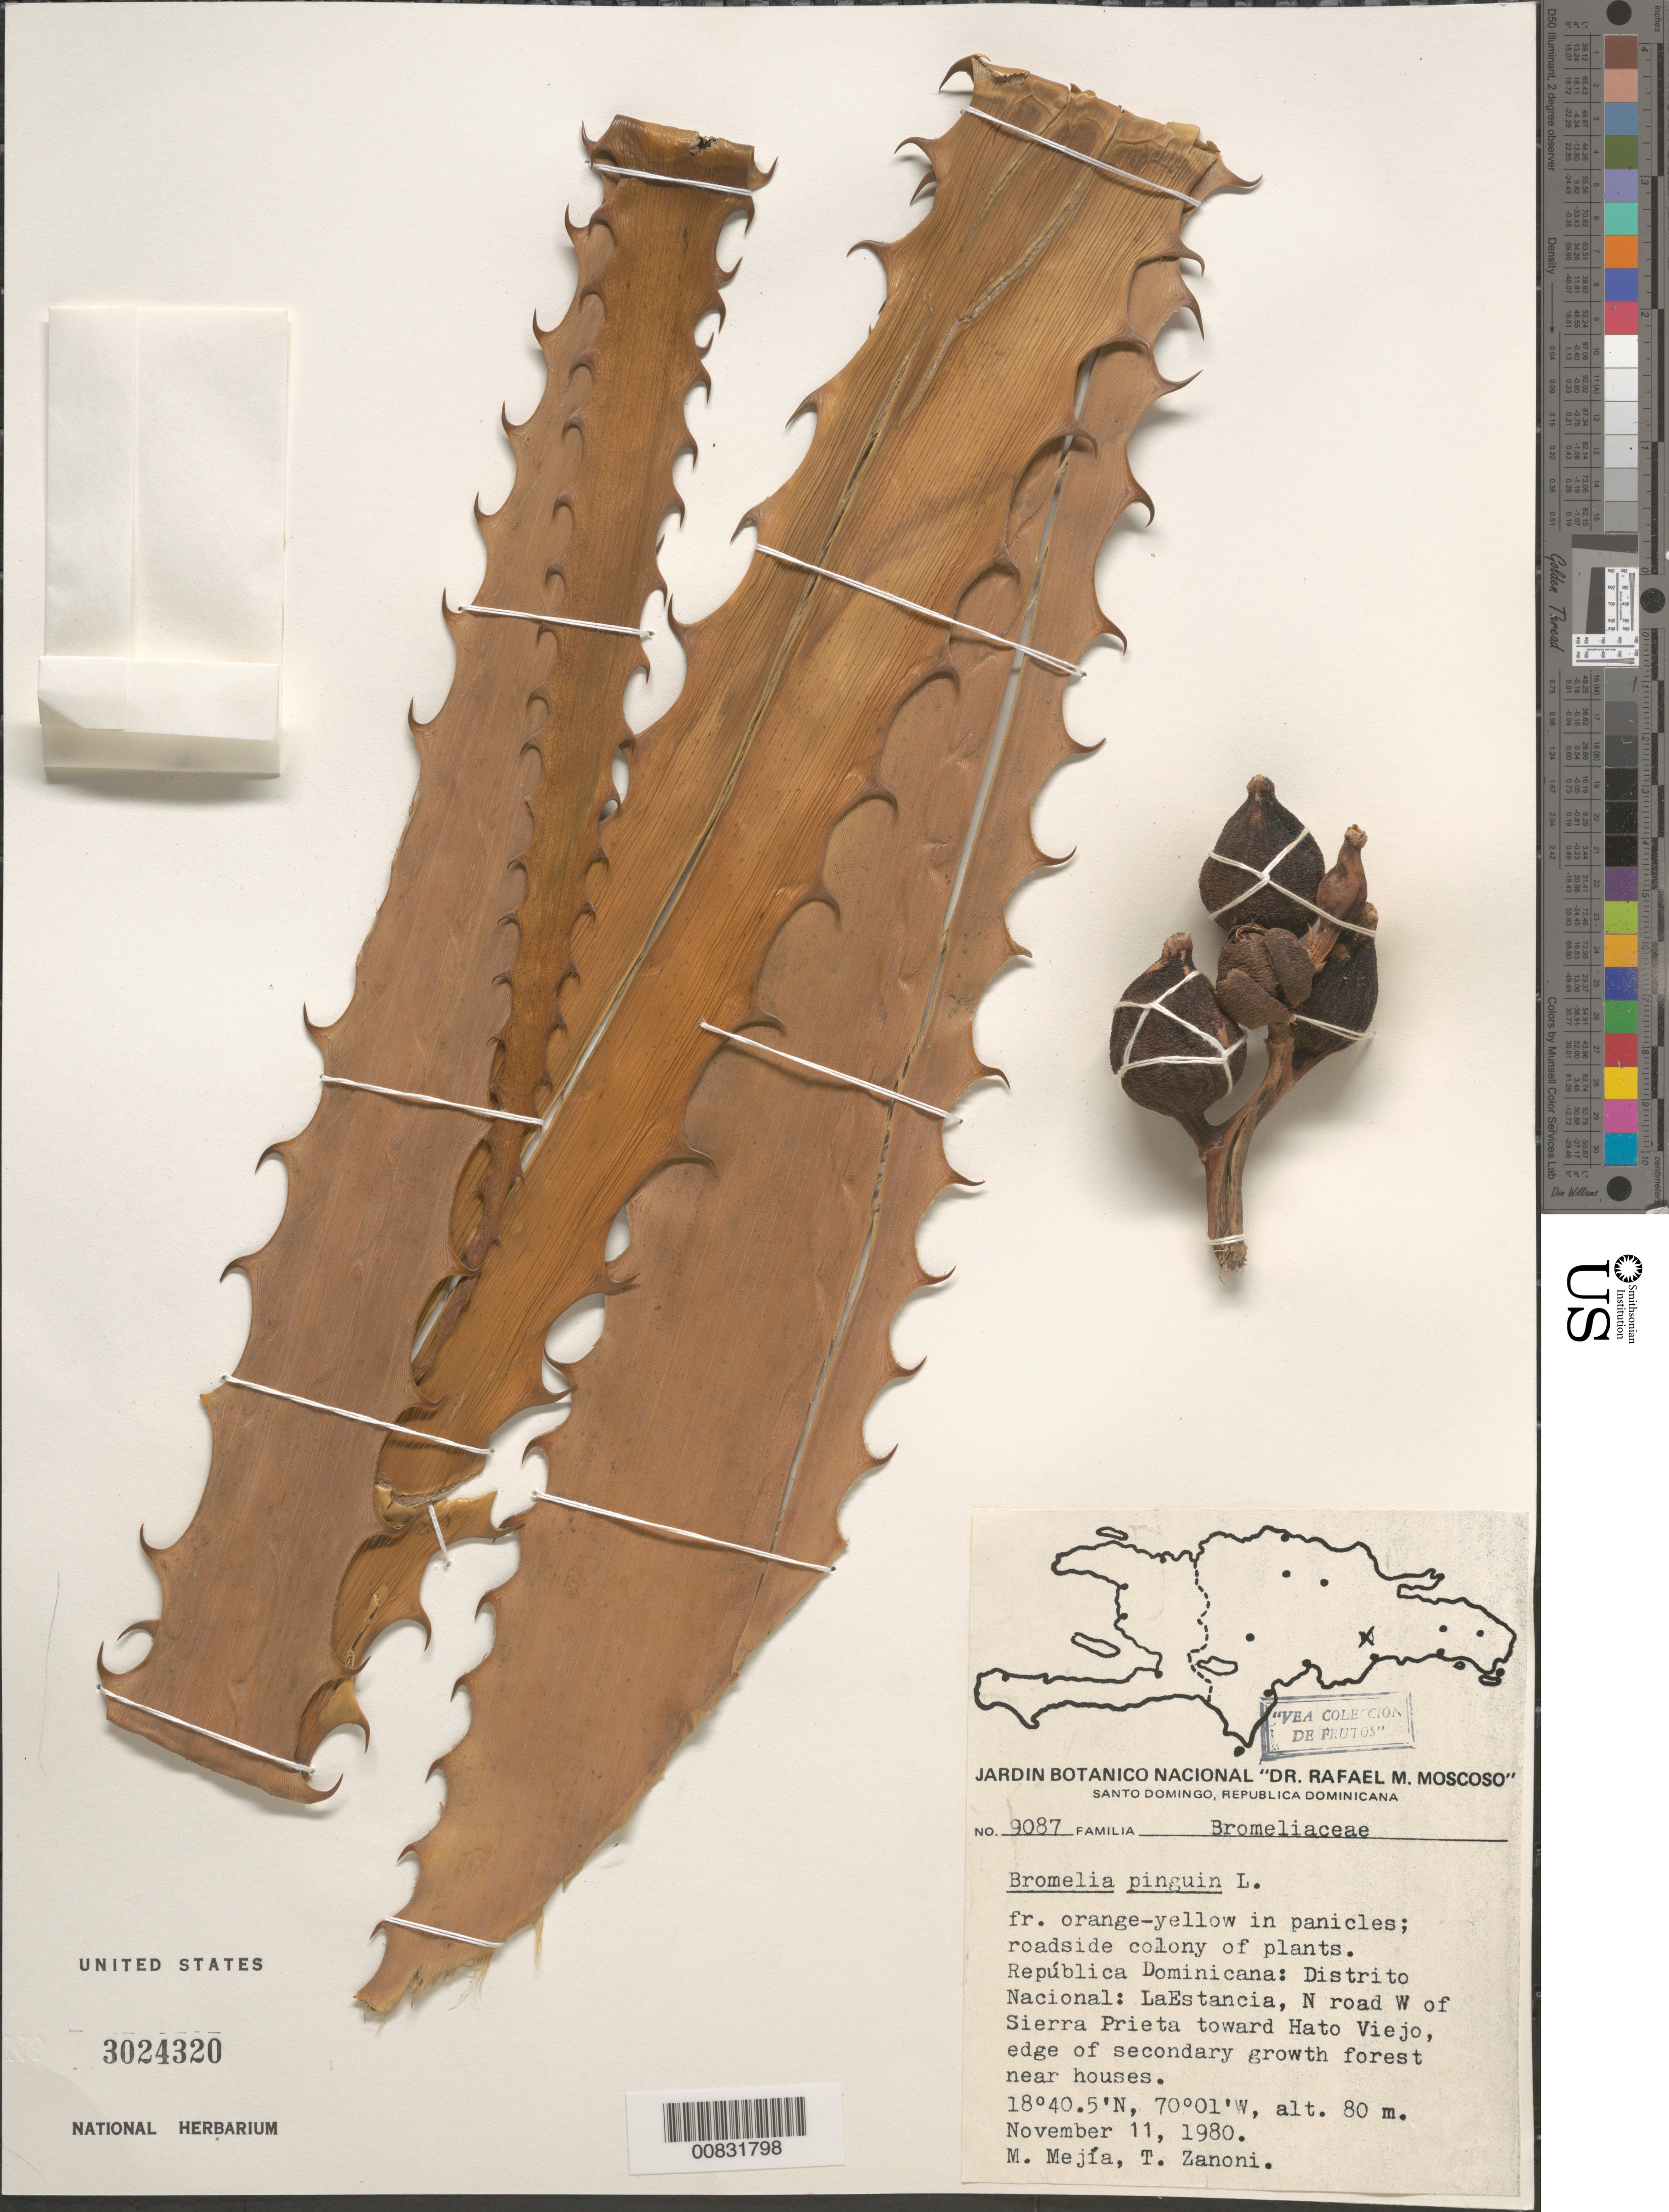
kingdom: Plantae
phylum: Tracheophyta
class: Liliopsida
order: Poales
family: Bromeliaceae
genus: Bromelia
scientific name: Bromelia pinguin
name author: L.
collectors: M. Mejia & T. A. Zanoni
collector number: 9087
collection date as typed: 11 Nov 1980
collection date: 1980-11-11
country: Dominican Republic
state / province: Distrito Nacional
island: Hispaniola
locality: La Estancia, N road W of Sierra Prieta toward Hato Viejo.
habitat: Edge of secondary growth forest near houses.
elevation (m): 80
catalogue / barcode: US 3024320